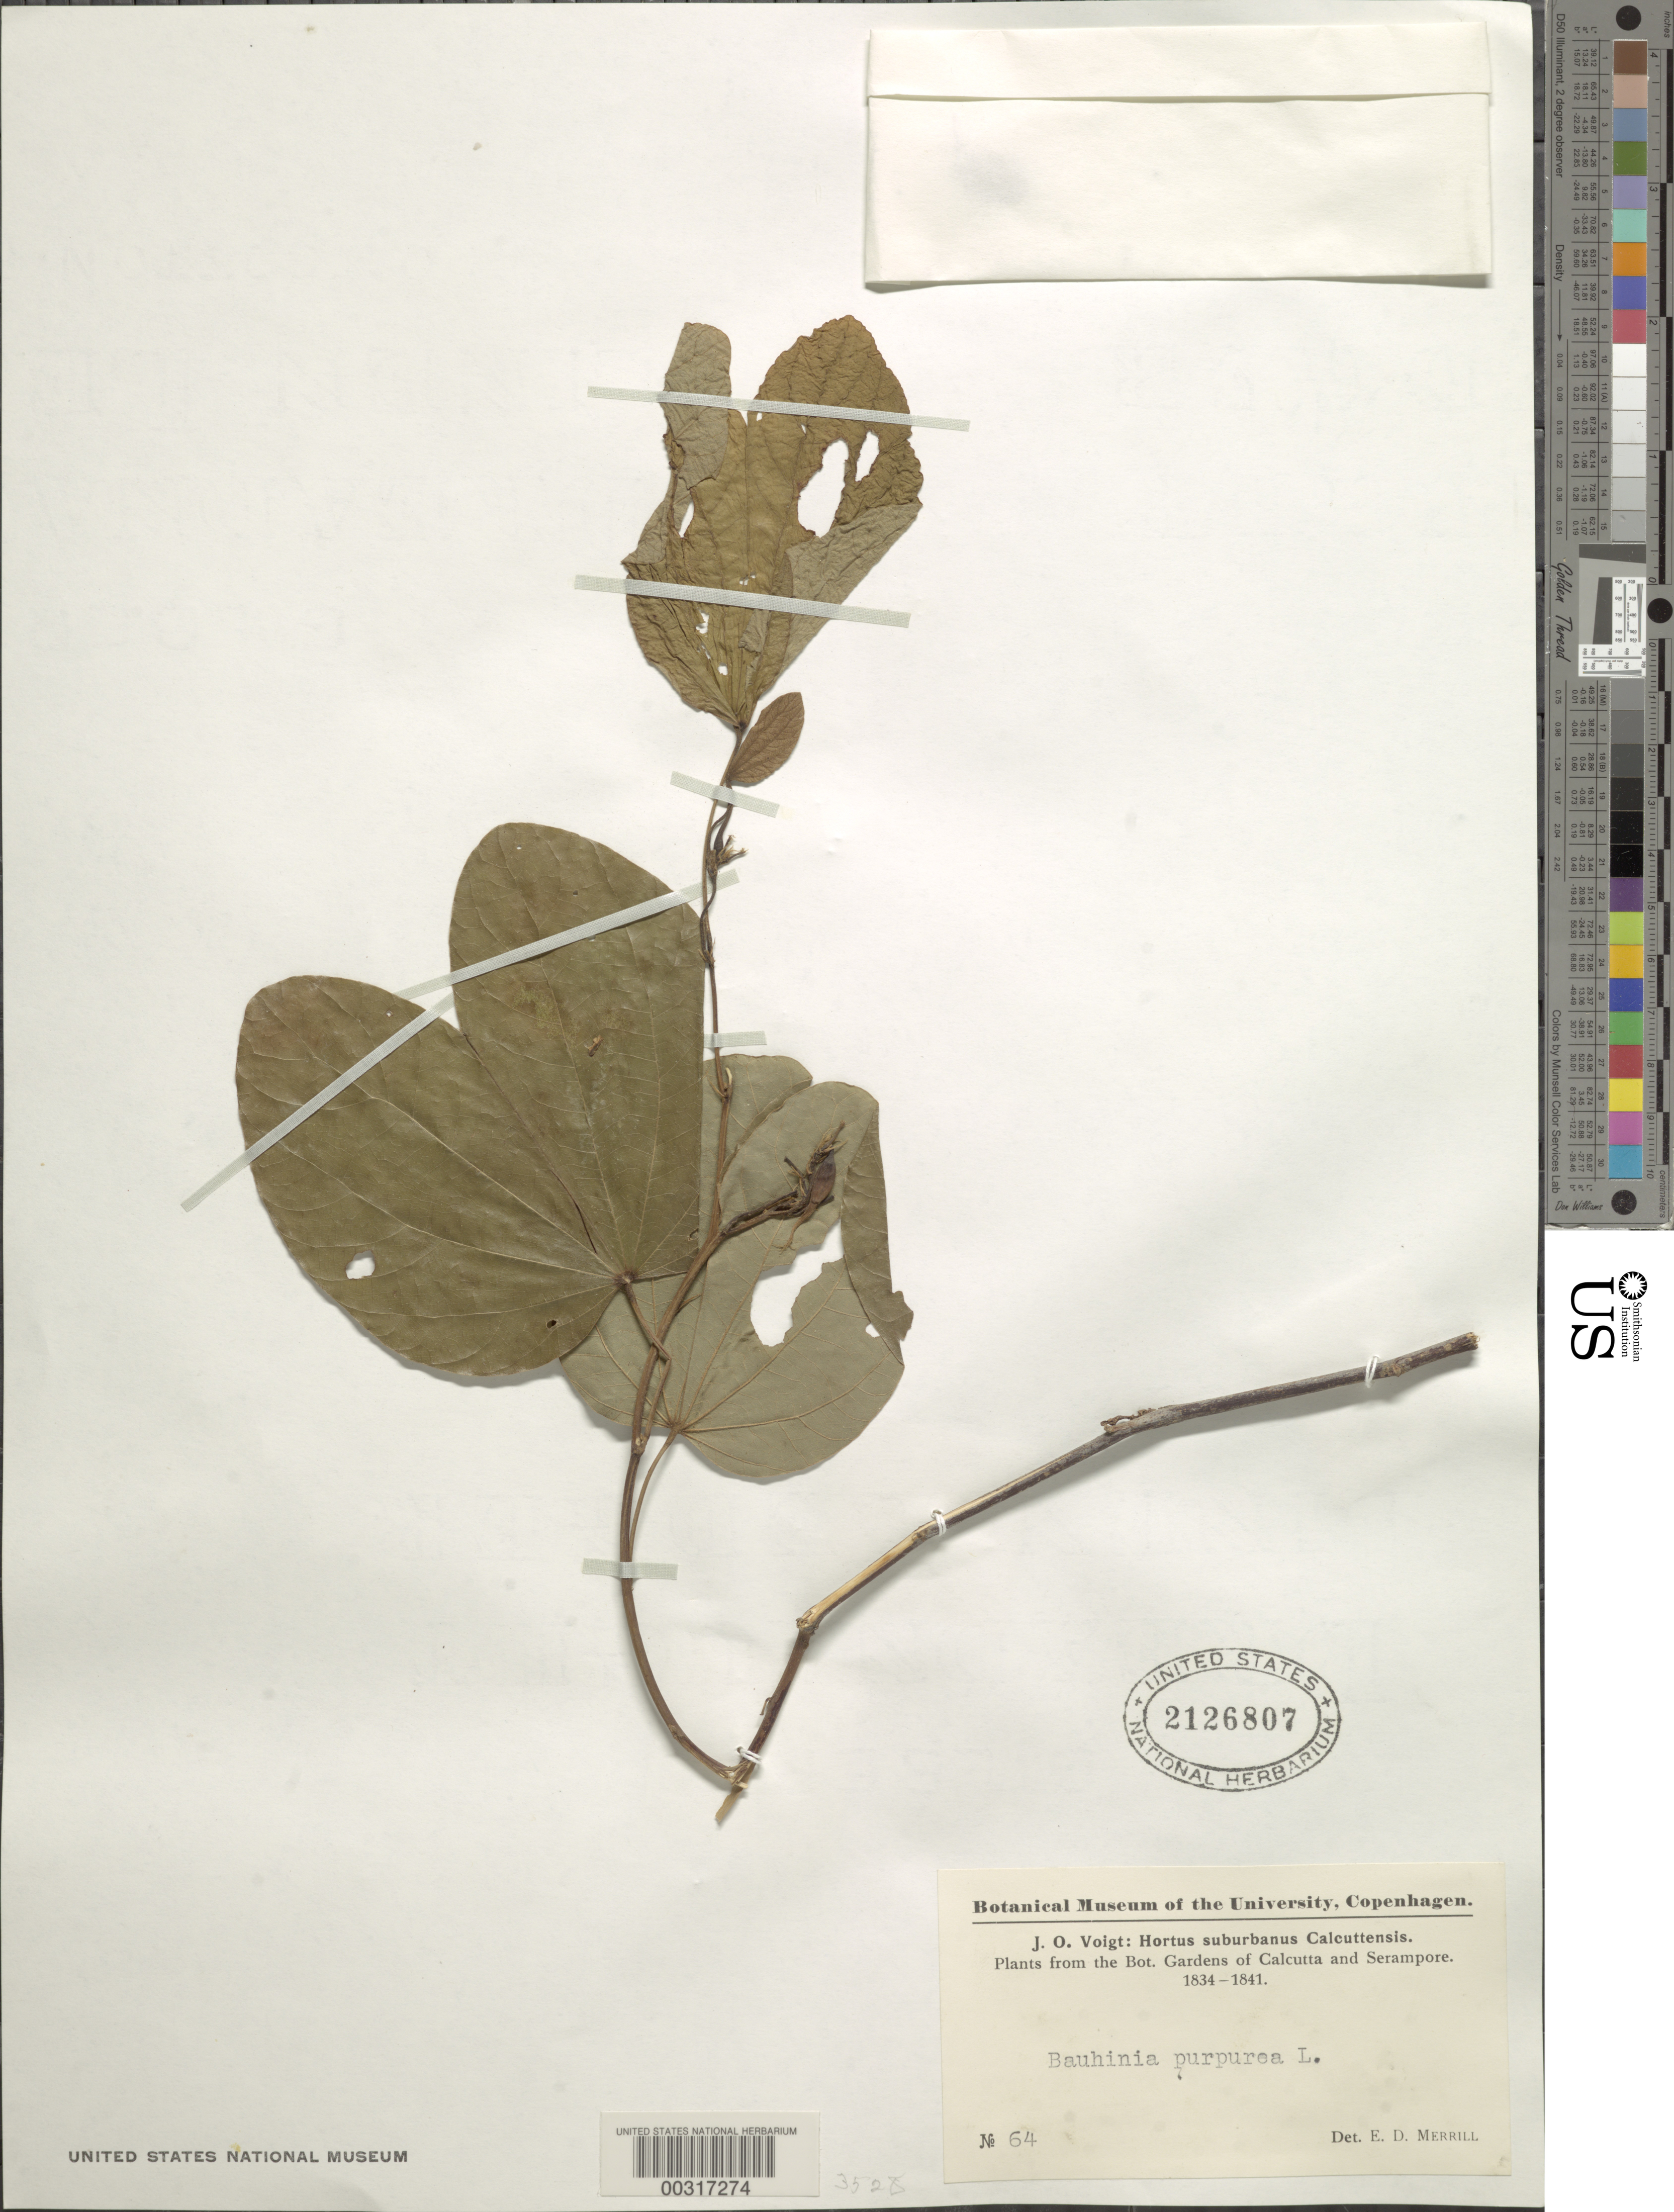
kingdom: Plantae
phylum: Tracheophyta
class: Magnoliopsida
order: Fabales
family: Fabaceae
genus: Bauhinia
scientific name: Bauhinia purpurea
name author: L.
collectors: J. O. Voigt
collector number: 64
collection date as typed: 1834 to -- -- 1841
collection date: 1834/1841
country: India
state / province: West Bengal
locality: Botanical gardens of calcutta and serampore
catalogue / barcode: US 2126807